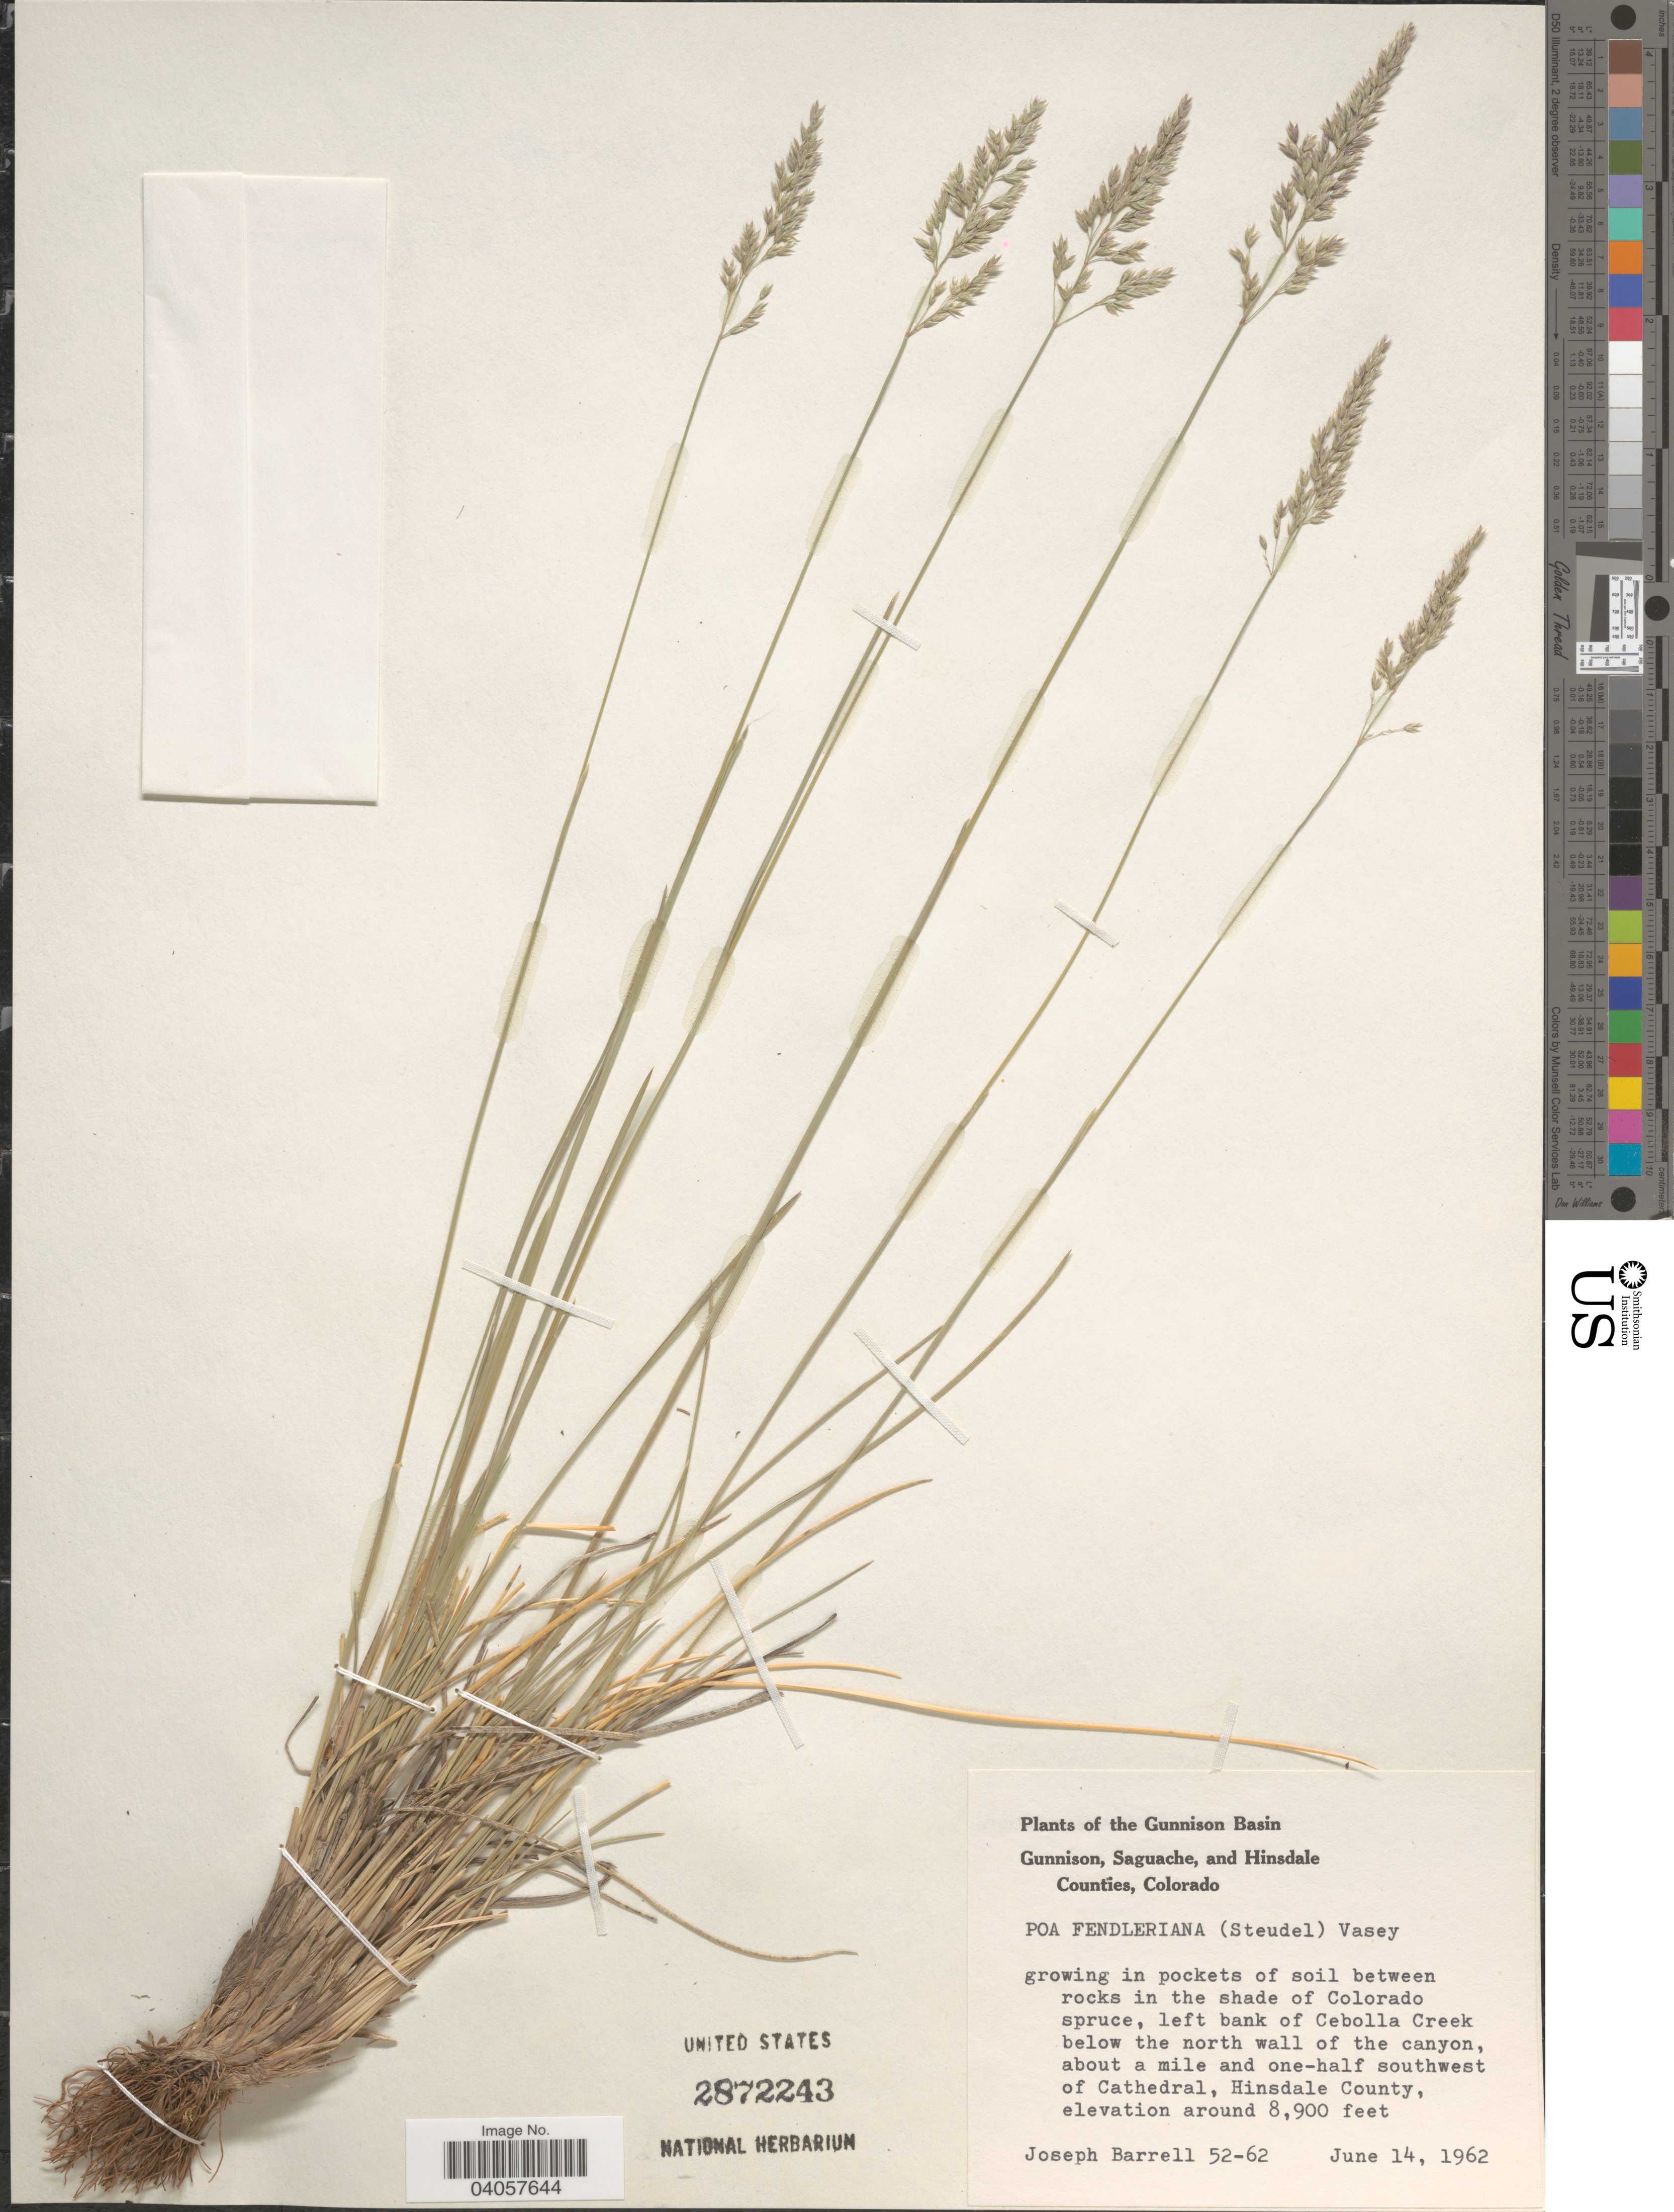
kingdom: Plantae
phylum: Tracheophyta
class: Liliopsida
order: Poales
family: Poaceae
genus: Poa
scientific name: Poa fendleriana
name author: (Steud.) Vasey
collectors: J. Barrell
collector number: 52-62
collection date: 1962-06-14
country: United States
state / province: Colorado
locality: The Gunnison Basin. Between rocks in the shade of Colorado spruce, left bank of Cebolla Creek below the north wall of the canyon, about a mile and one-half southwest of Cathedral, Hinsdale County.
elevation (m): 2713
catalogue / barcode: US 2872243